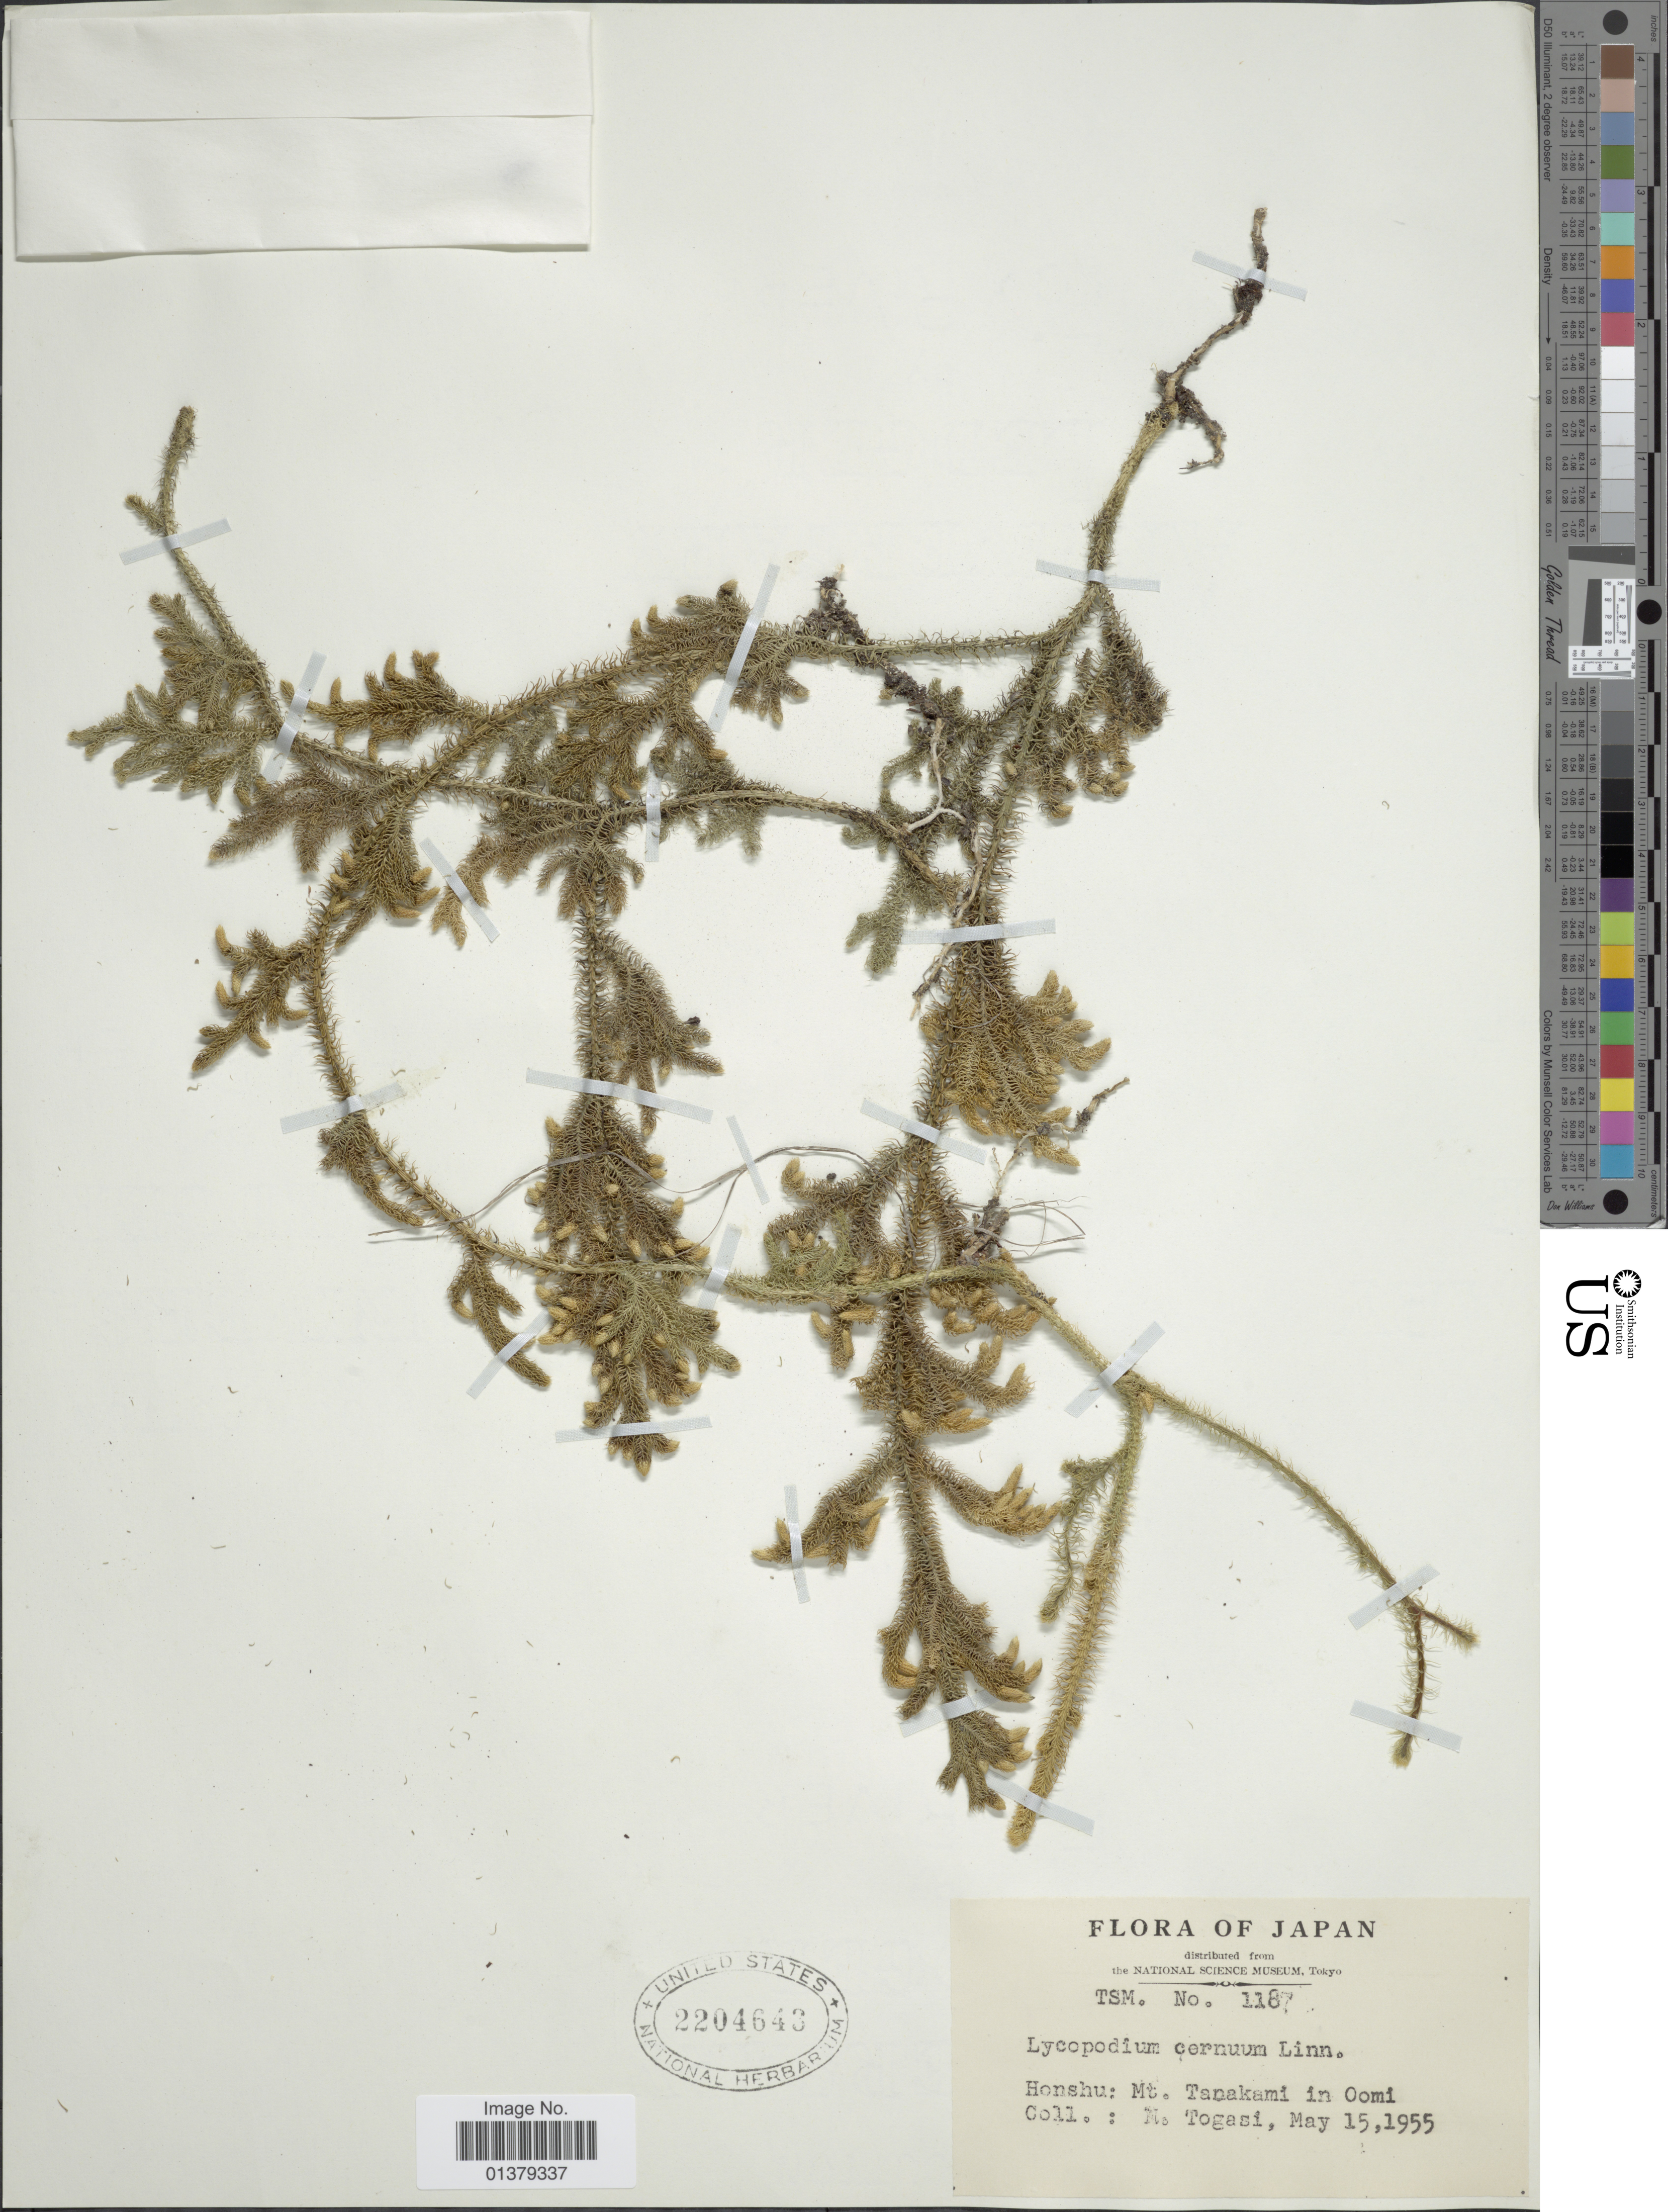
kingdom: Plantae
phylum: Tracheophyta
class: Lycopodiopsida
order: Lycopodiales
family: Lycopodiaceae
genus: Palhinhaea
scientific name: Palhinhaea cernua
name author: (L.) Vasc. & Franco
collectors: M. Togasi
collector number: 1187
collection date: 1955-05-15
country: Japan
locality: Honshu: Mt Tanakami in Oomi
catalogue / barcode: US 2204643